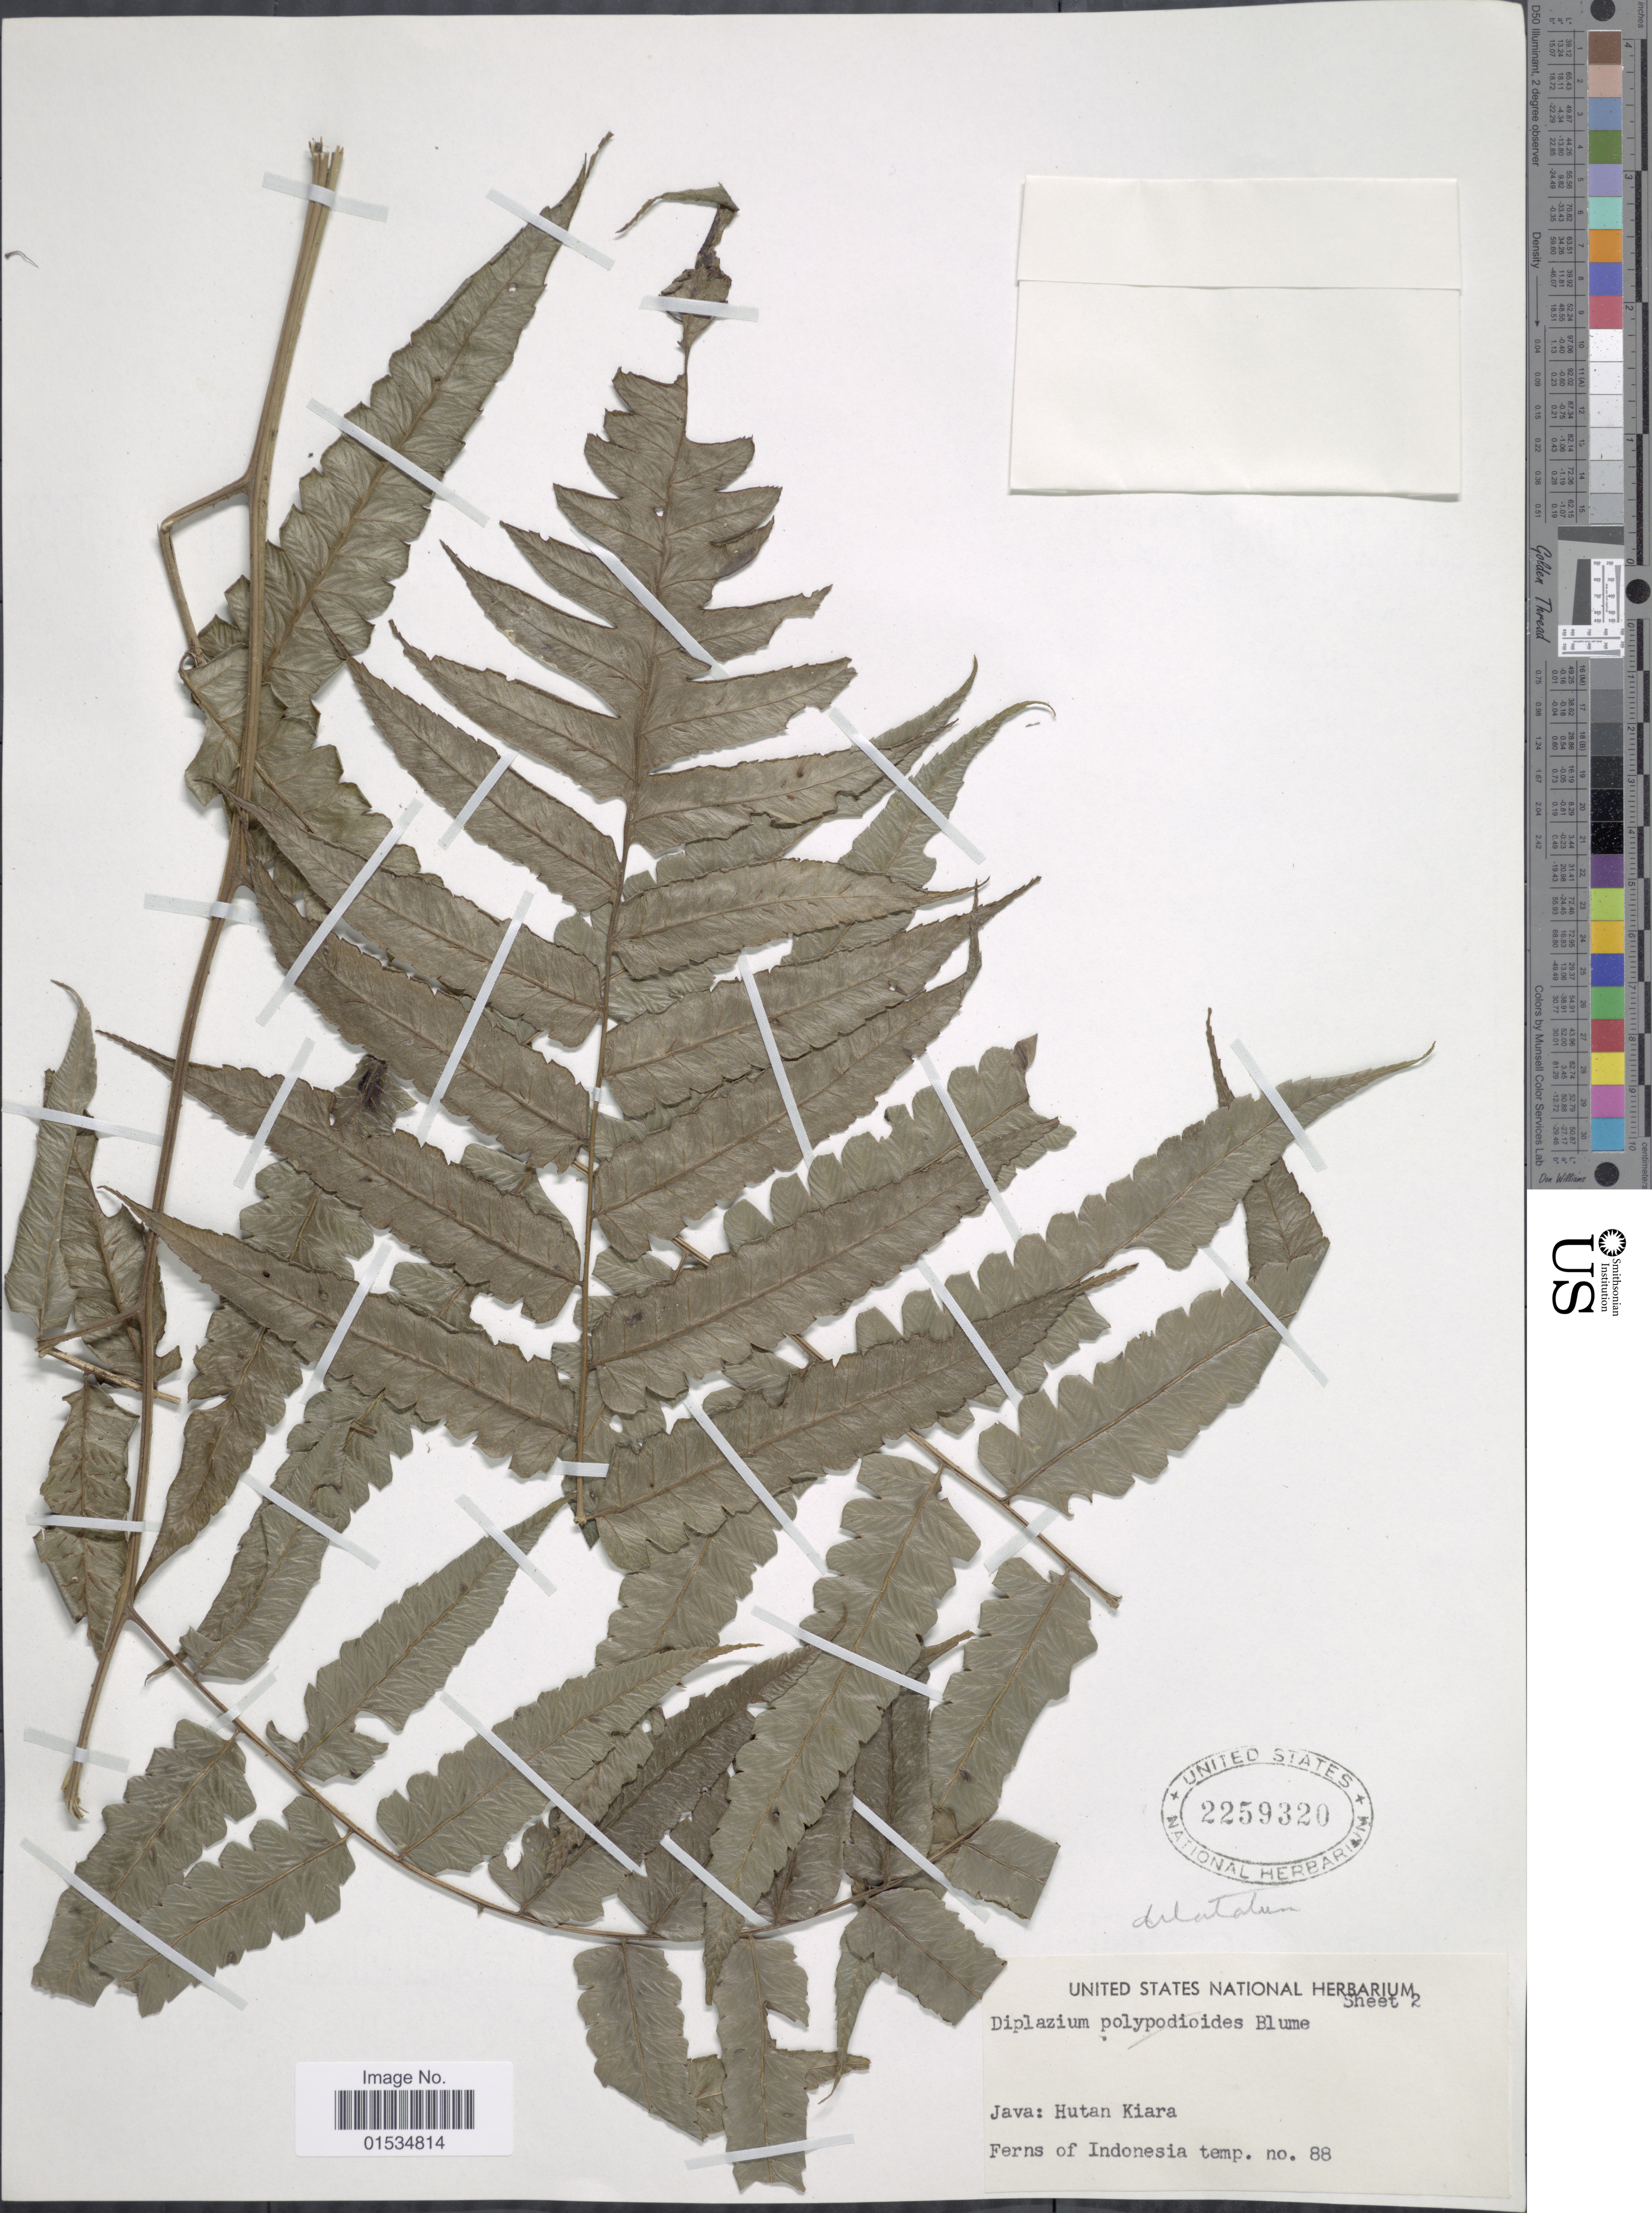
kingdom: Plantae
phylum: Tracheophyta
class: Polypodiopsida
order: Polypodiales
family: Athyriaceae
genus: Diplazium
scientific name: Diplazium dilatatum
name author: Blume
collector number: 88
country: Indonesia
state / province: Java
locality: Hutan Kiara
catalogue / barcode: US 2259320